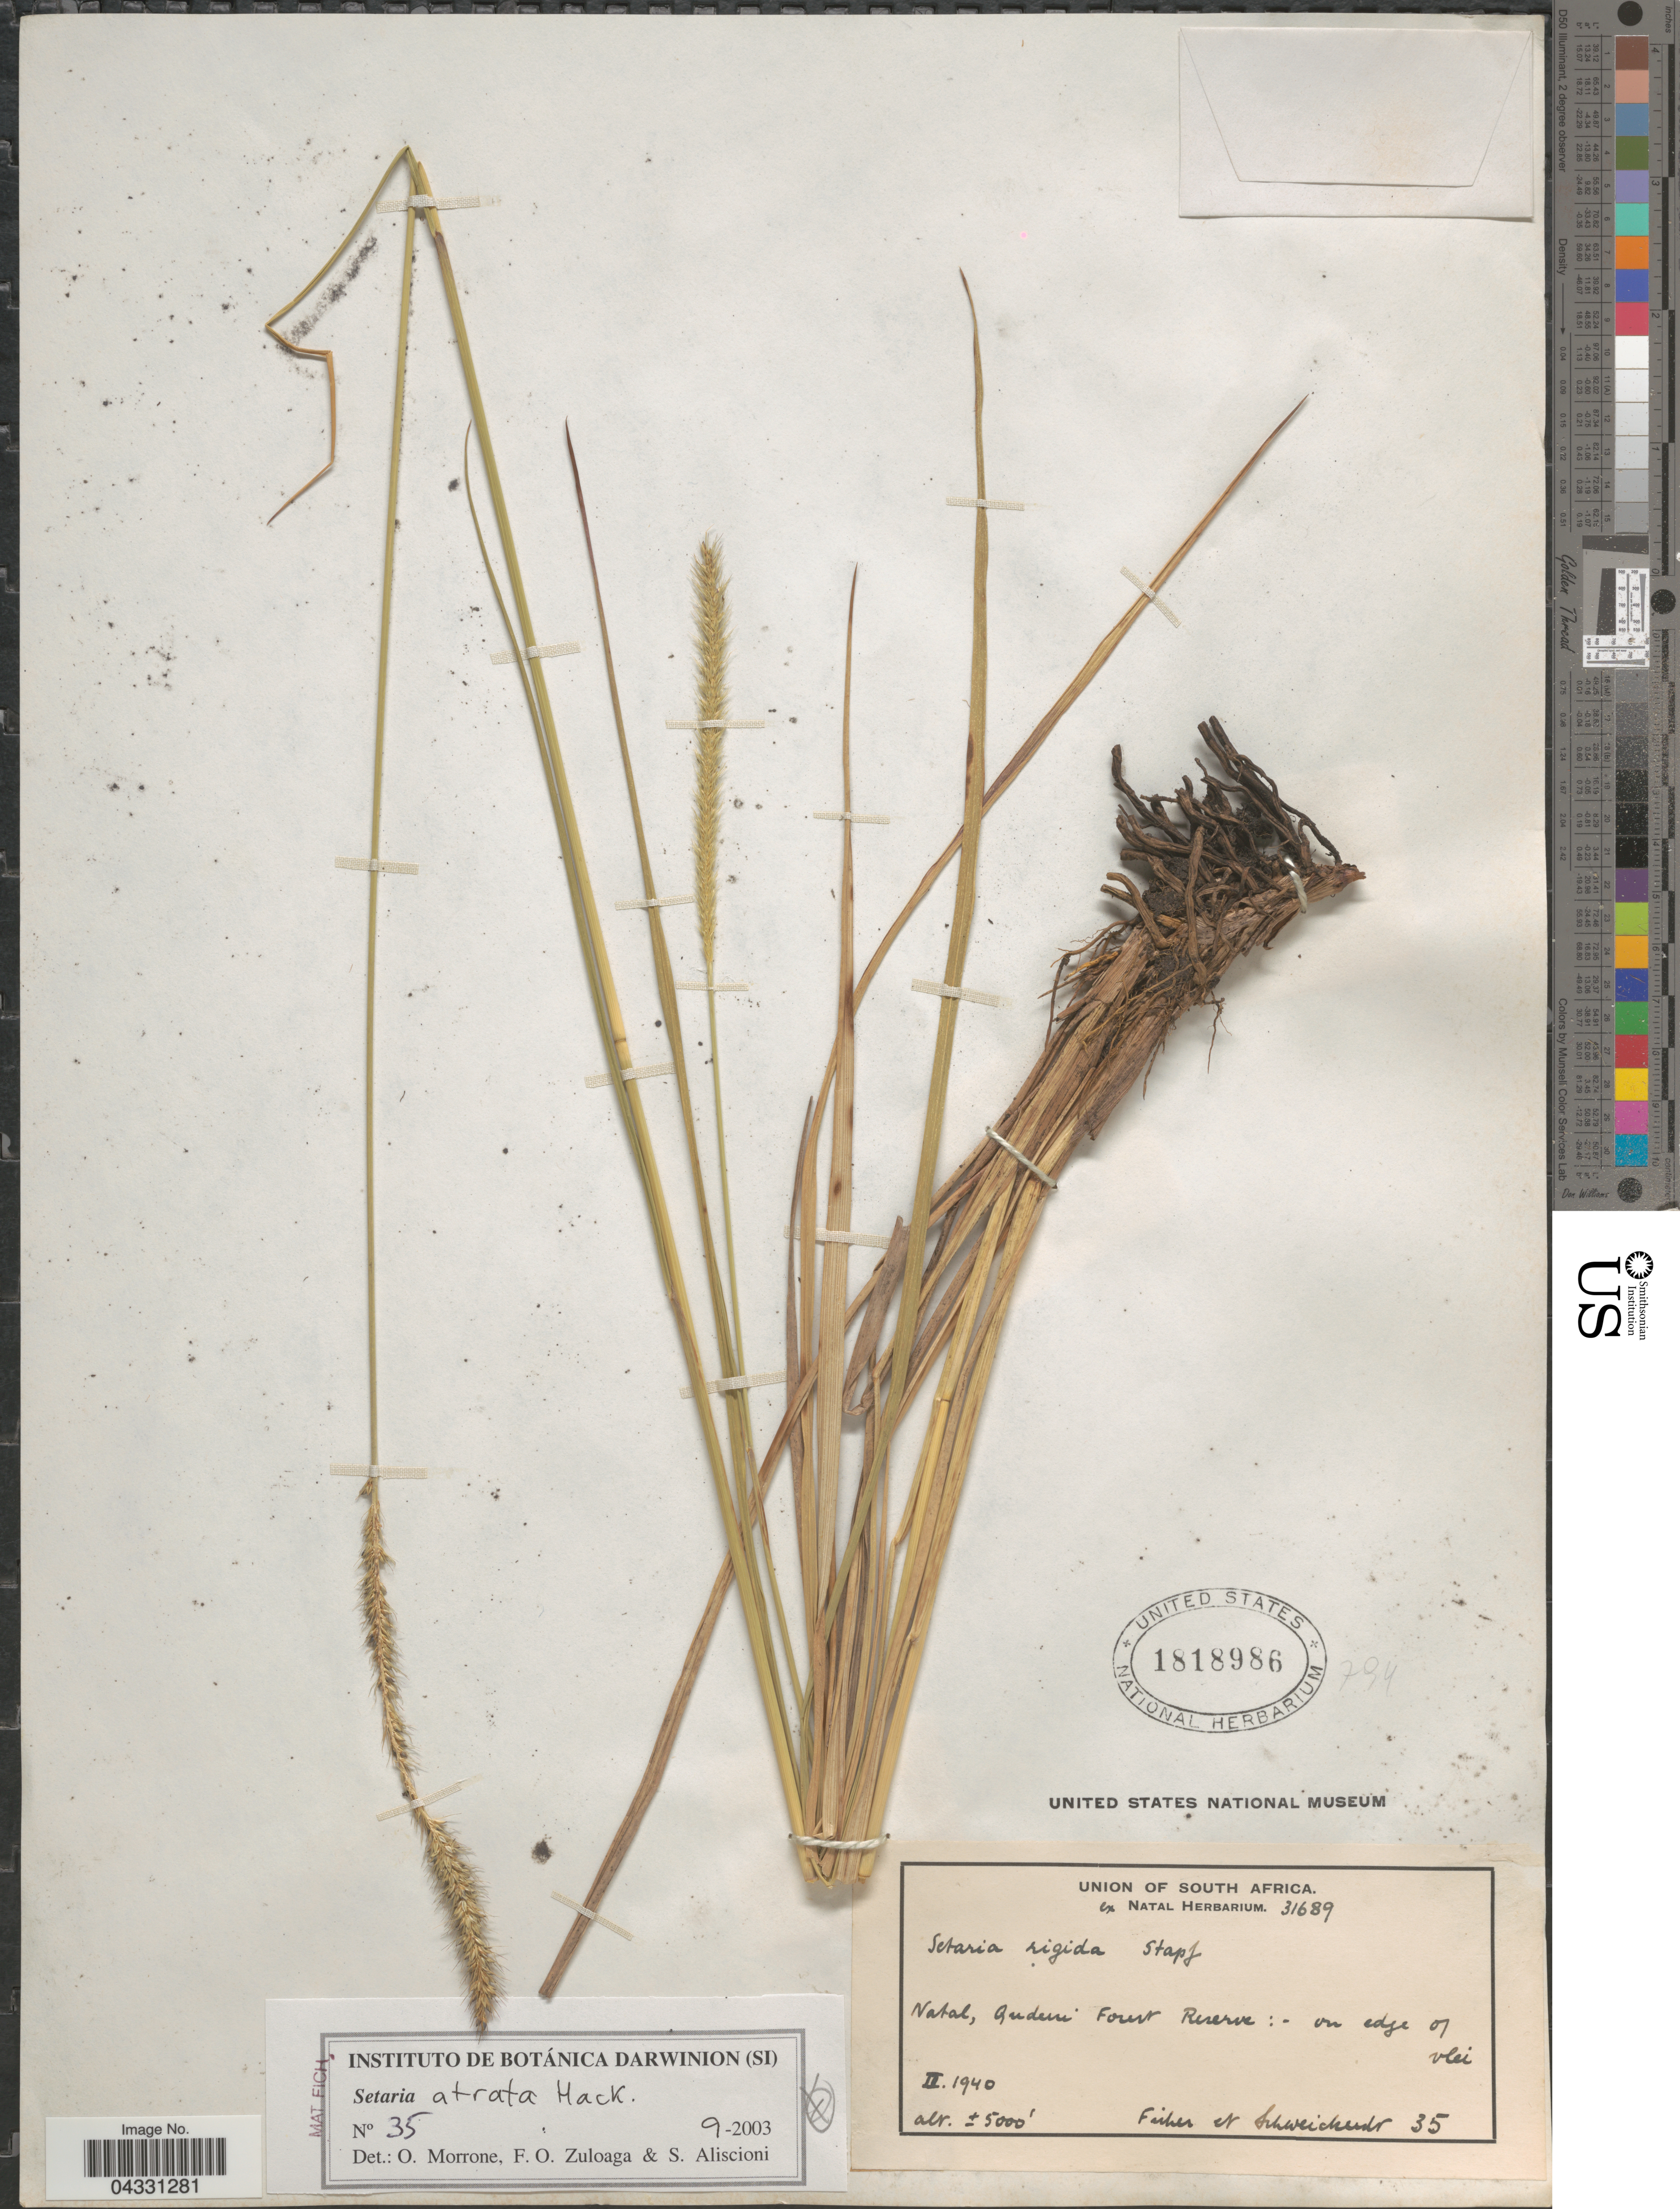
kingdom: Plantae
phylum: Tracheophyta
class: Liliopsida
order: Poales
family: Poaceae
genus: Setaria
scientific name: Setaria atrata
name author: Hack. ex Engl.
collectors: -- Fisher & -. Schweickerdt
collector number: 35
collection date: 1940-02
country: South Africa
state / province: KwaZulu-Natal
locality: Union Of South Africa. Natal, Qudeni Forest Reserve:- on edge of vlei.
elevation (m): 1524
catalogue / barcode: US 1818986